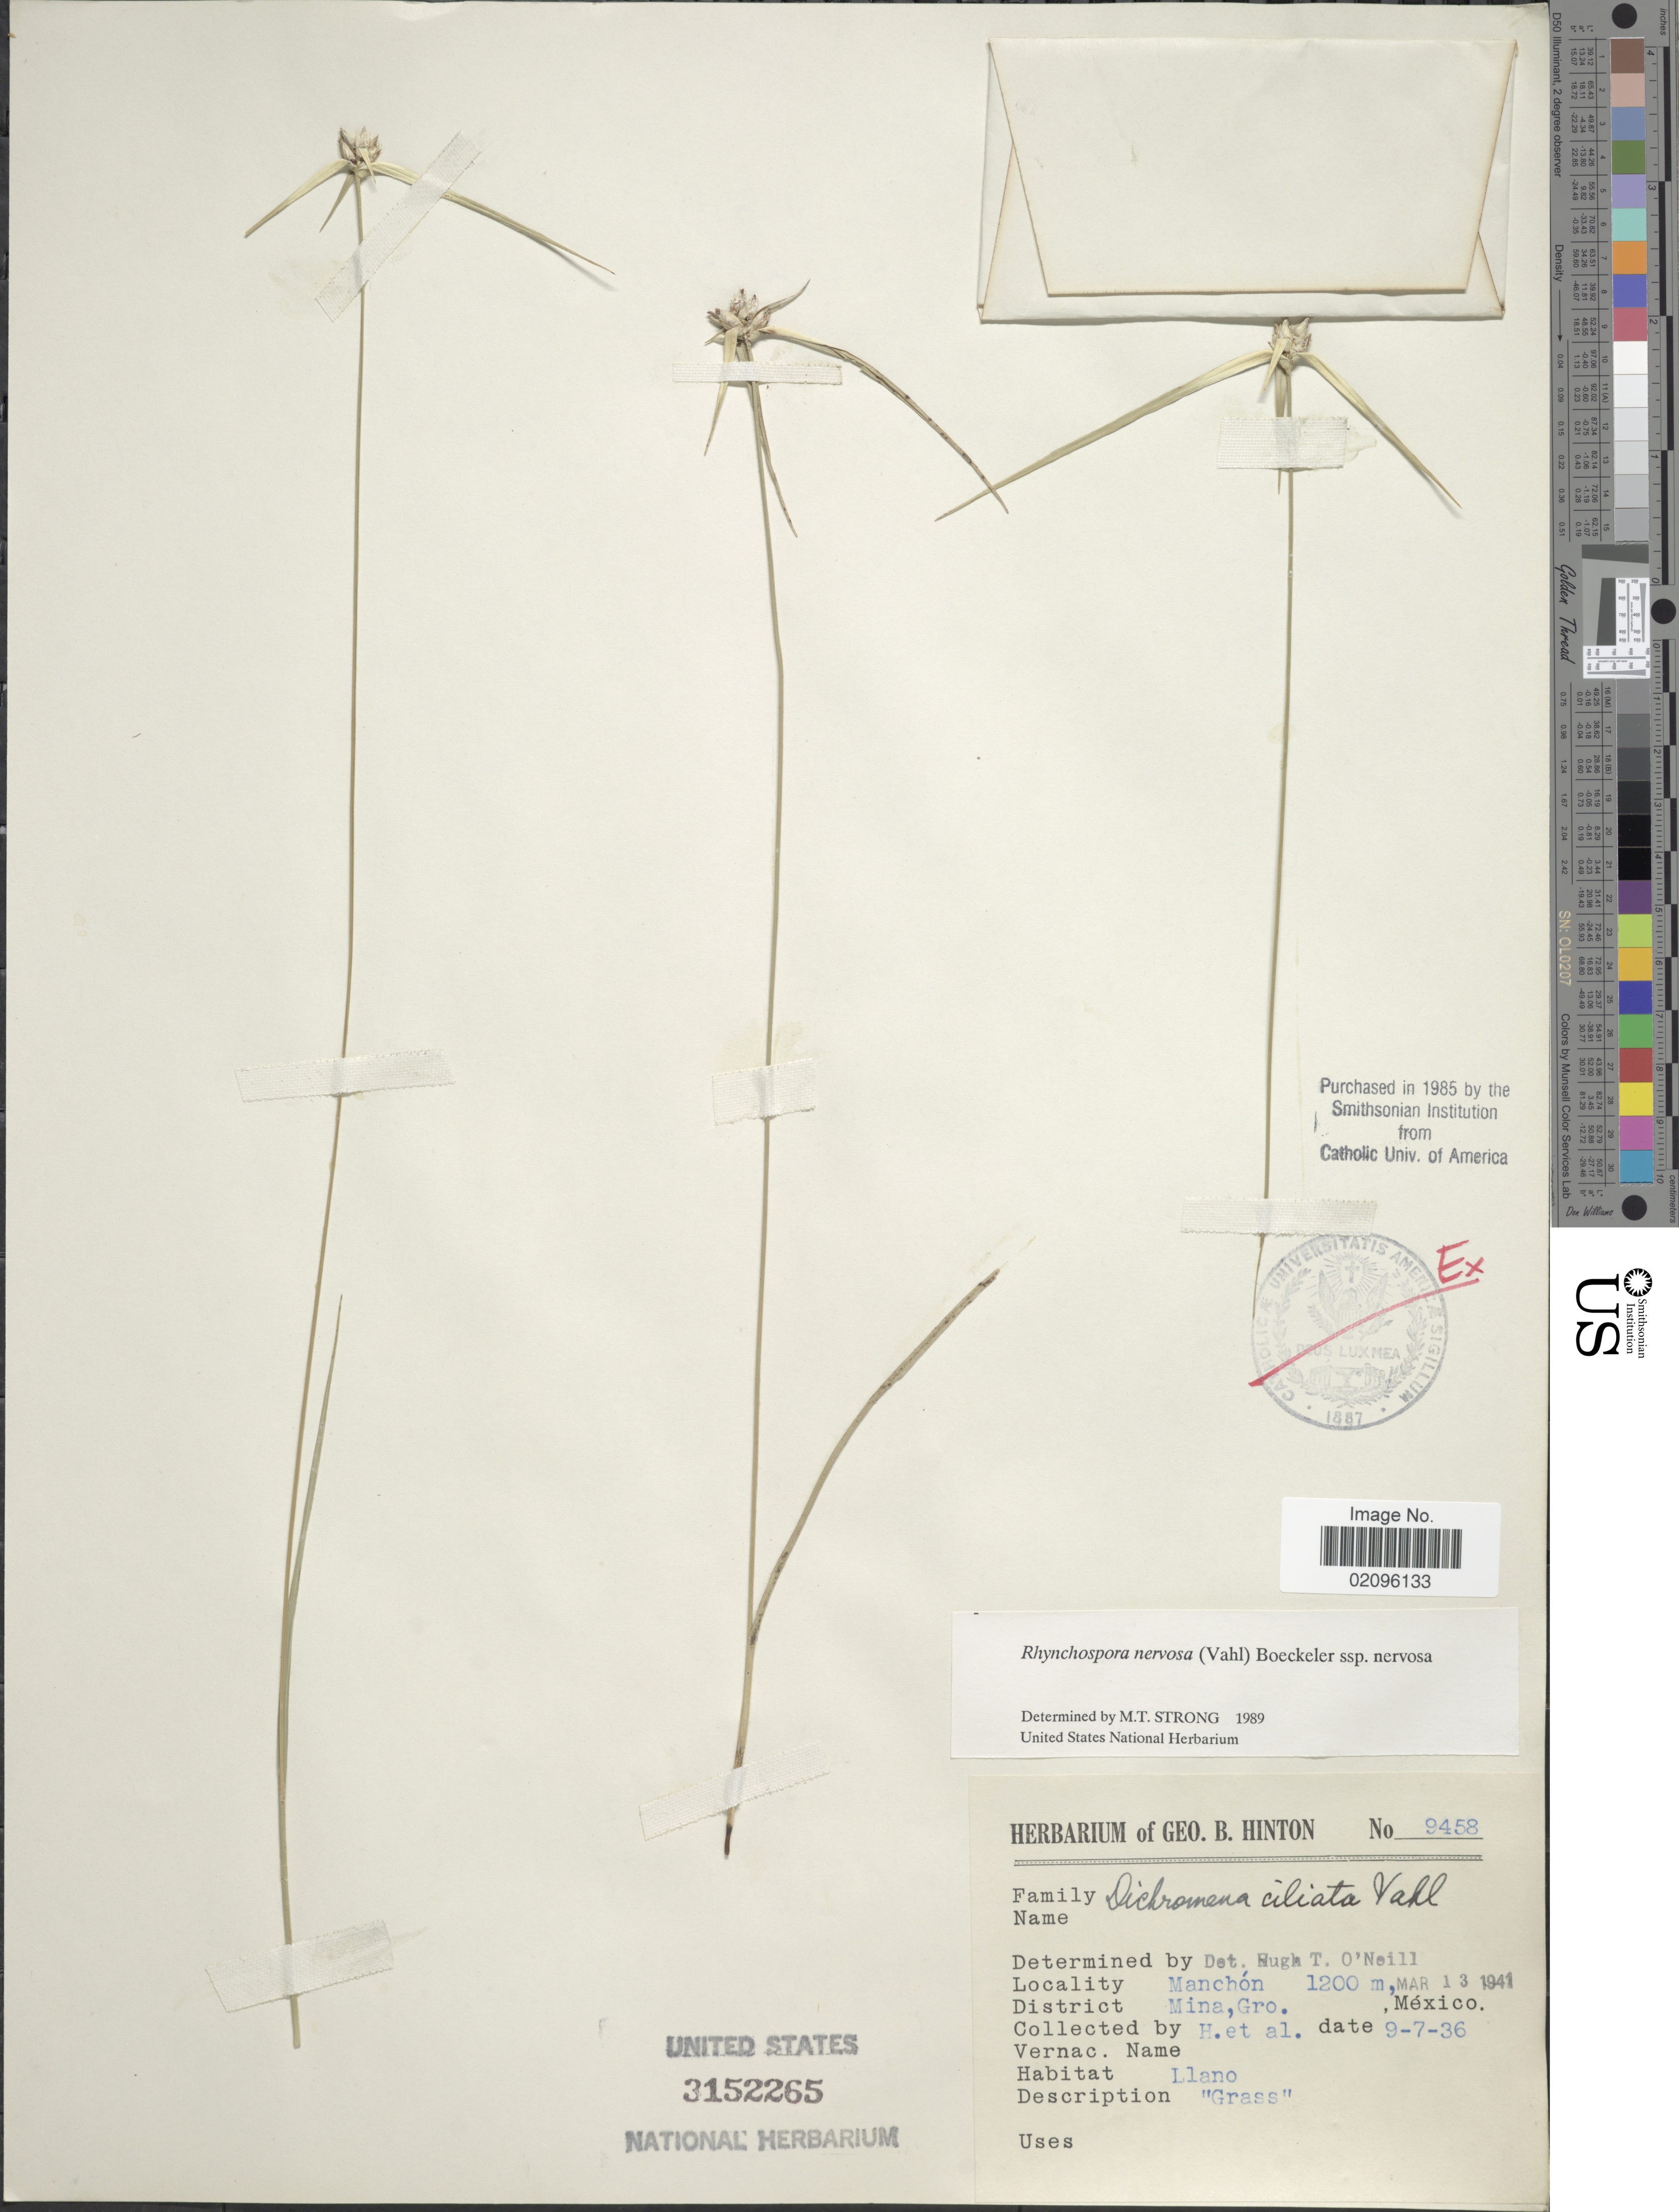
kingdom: Plantae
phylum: Tracheophyta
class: Liliopsida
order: Poales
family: Cyperaceae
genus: Rhynchospora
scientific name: Rhynchospora nervosa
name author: (Vahl) Boeckeler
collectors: G. B. Hinton & et al.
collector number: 9458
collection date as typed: Transcribed d/m/y: 7/9/36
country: Mexico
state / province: Guerrero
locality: Manchon, District Mina.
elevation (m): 1200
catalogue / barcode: US 3152265